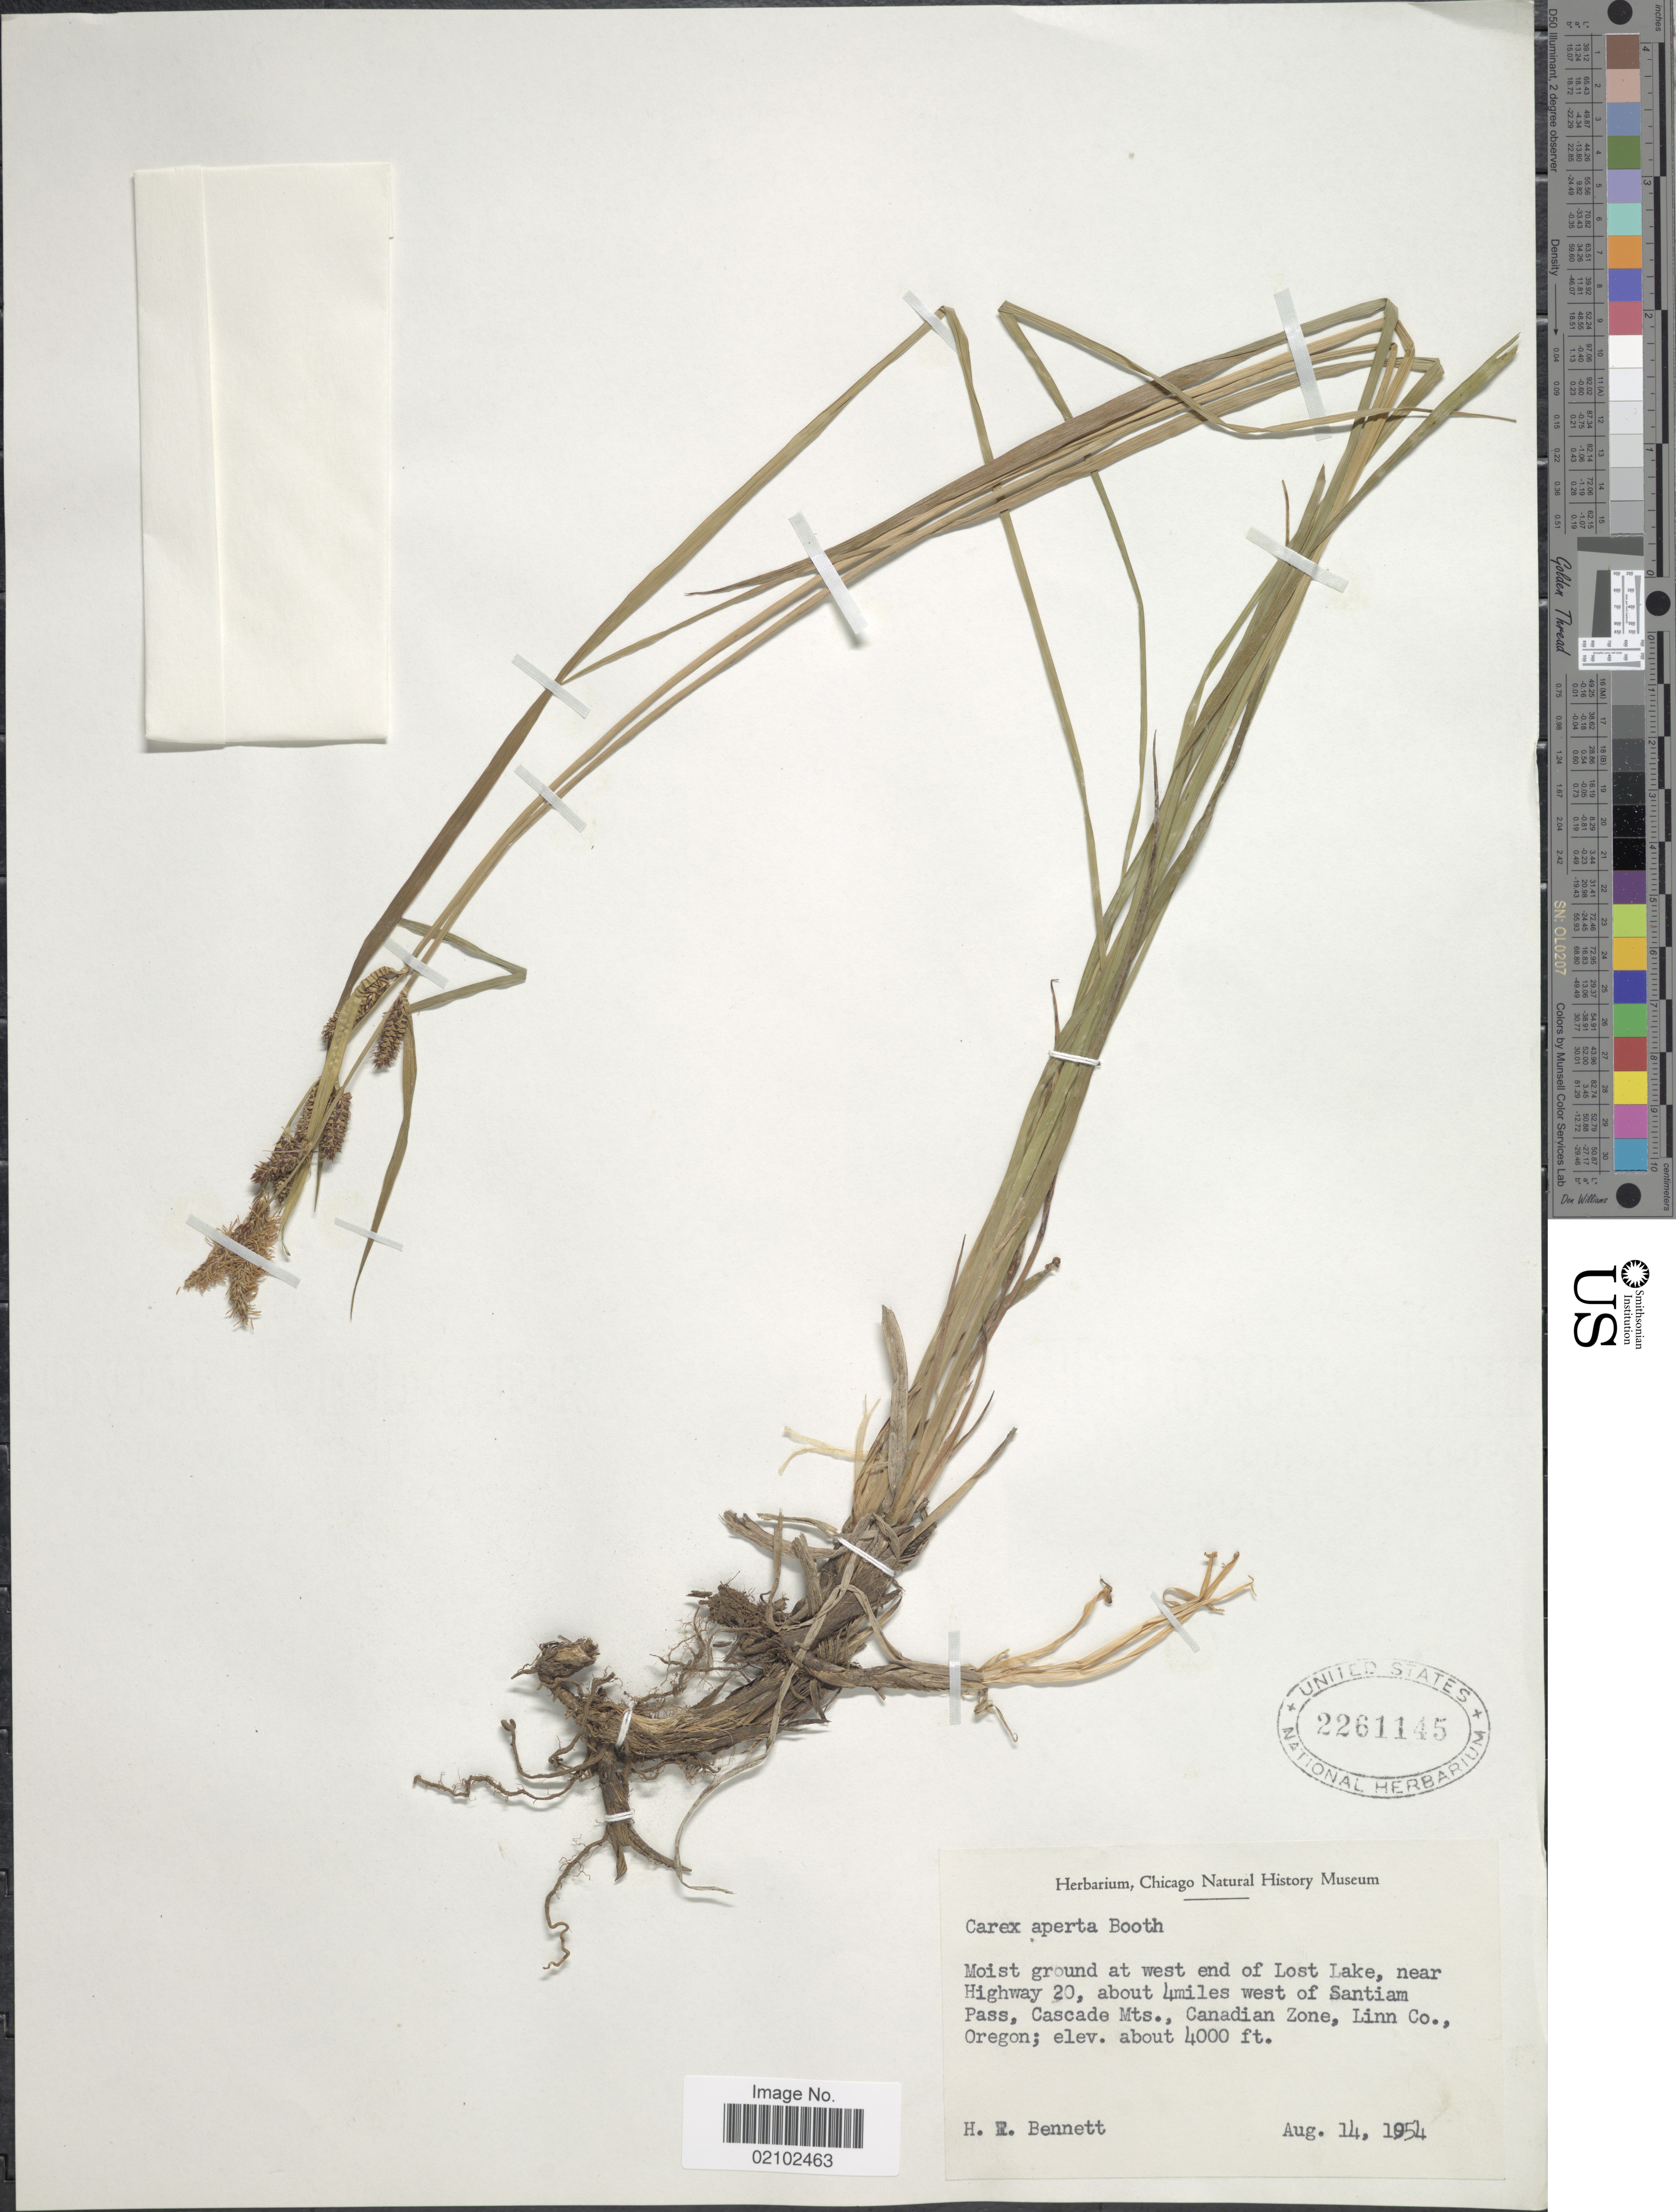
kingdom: Plantae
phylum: Tracheophyta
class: Liliopsida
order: Poales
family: Cyperaceae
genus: Carex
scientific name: Carex aperta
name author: Boott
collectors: H. T. Bennett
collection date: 1954-08-14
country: United States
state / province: Oregon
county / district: Linn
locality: Moist ground at west end of Lost Lake, near Highway 20, about 4miles west of Santiam Pass, Cascade Mts., Canadian Zone, Linn Co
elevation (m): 1219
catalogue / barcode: US 2261145